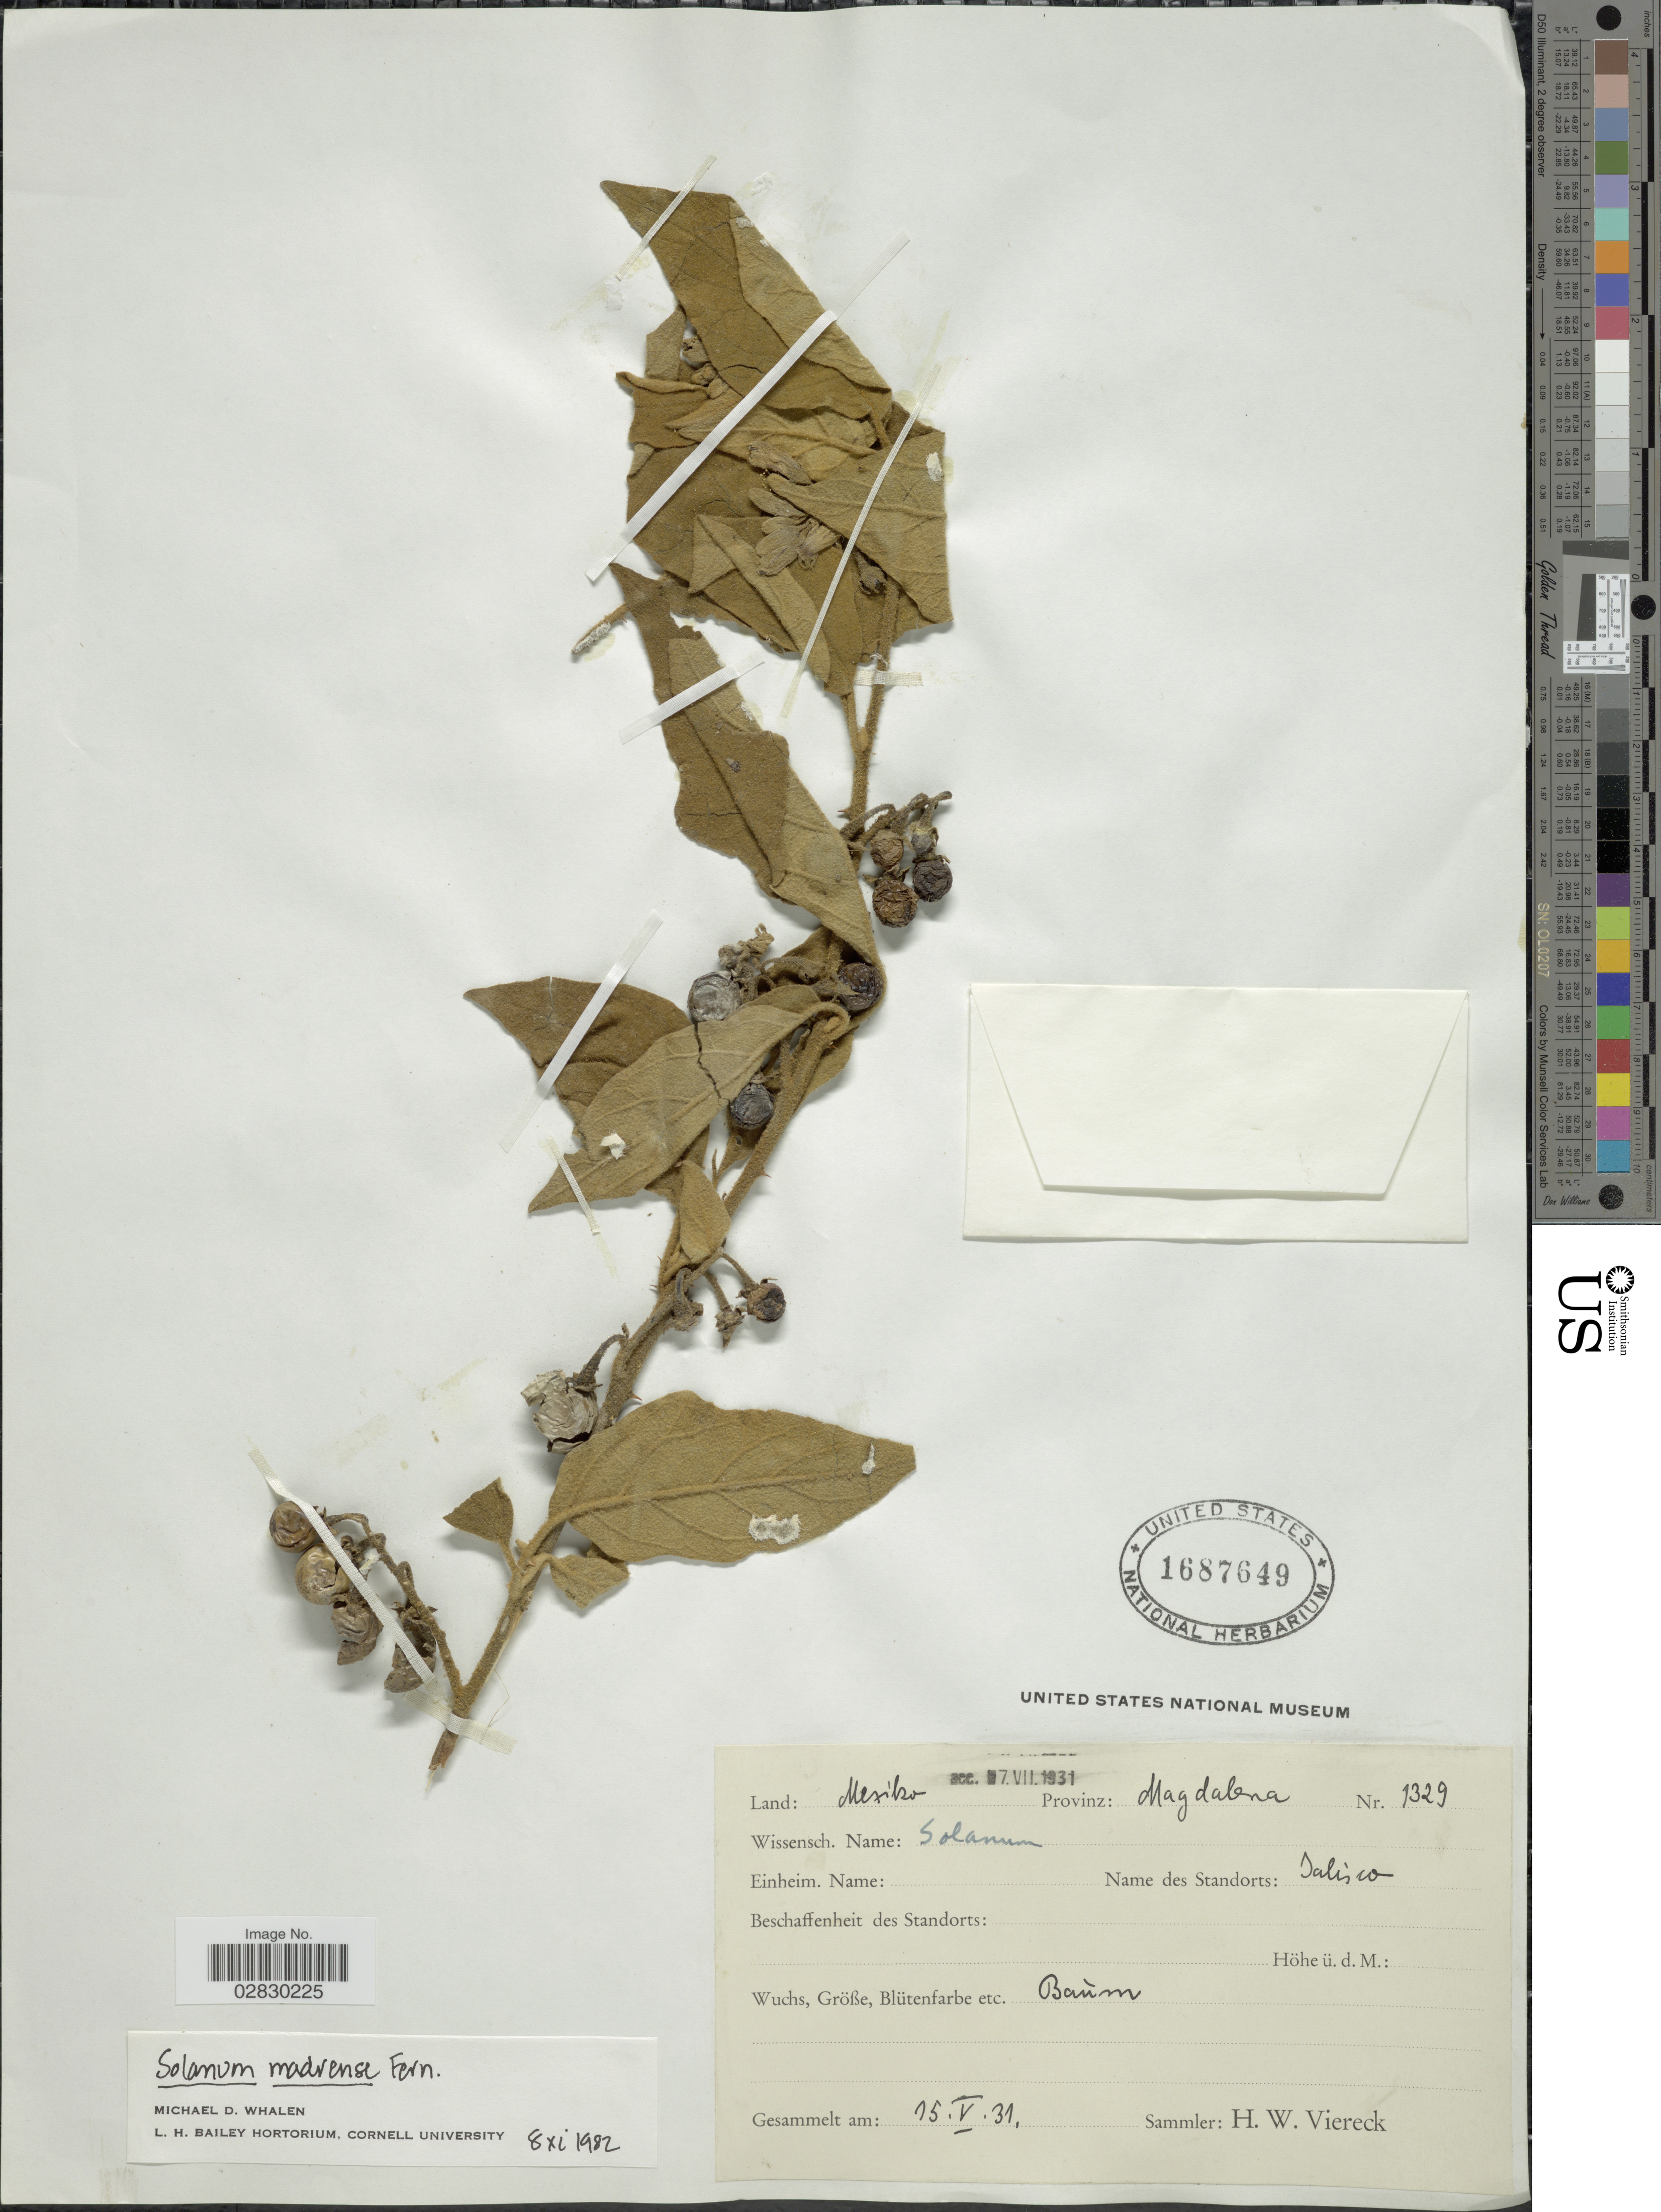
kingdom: Plantae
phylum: Tracheophyta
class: Magnoliopsida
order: Solanales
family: Solanaceae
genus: Solanum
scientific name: Solanum madrense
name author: Fernald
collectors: H. W. Viereck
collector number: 1329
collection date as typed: Transcribed d/m/y: 15/5/31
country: Mexico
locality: Provinz: Magdalena, Jalisco.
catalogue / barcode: US 1687649